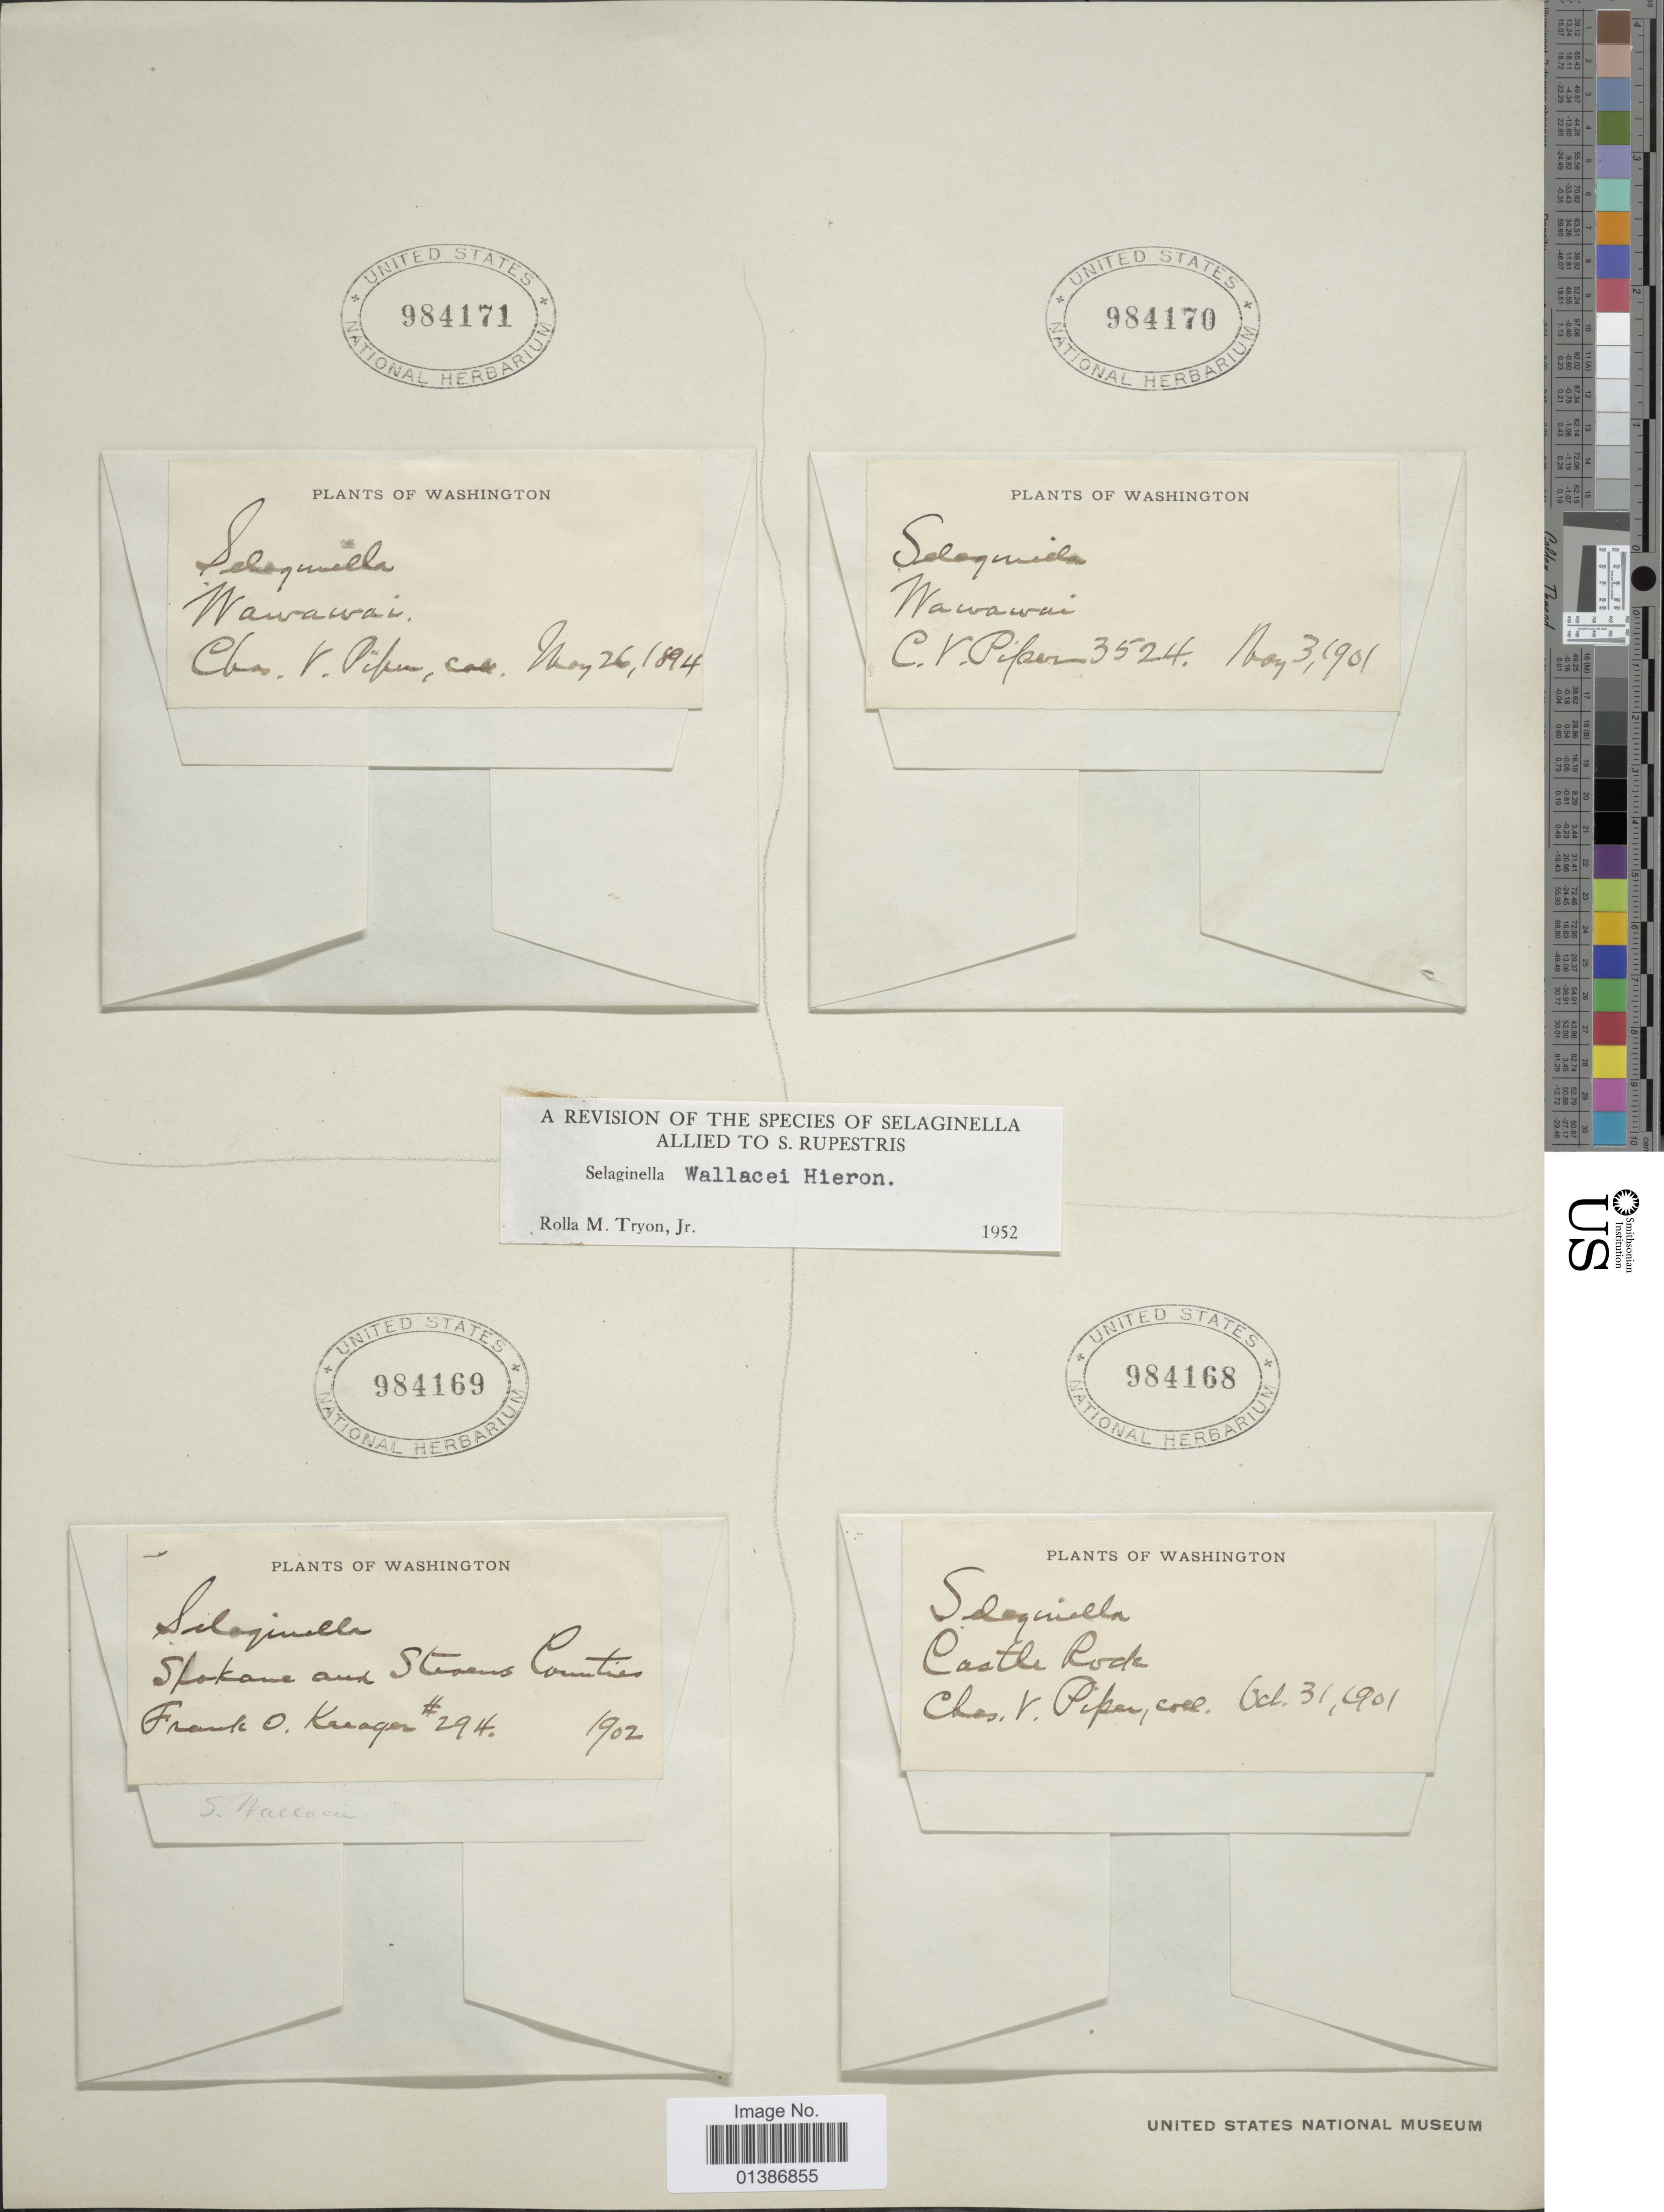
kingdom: Plantae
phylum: Tracheophyta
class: Lycopodiopsida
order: Selaginellales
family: Selaginellaceae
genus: Selaginella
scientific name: Selaginella wallacei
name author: Hieron.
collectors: C. V. Piper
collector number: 3524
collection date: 1901-05-03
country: United States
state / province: Washington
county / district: Whitman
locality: Wawawai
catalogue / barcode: US 984170-3